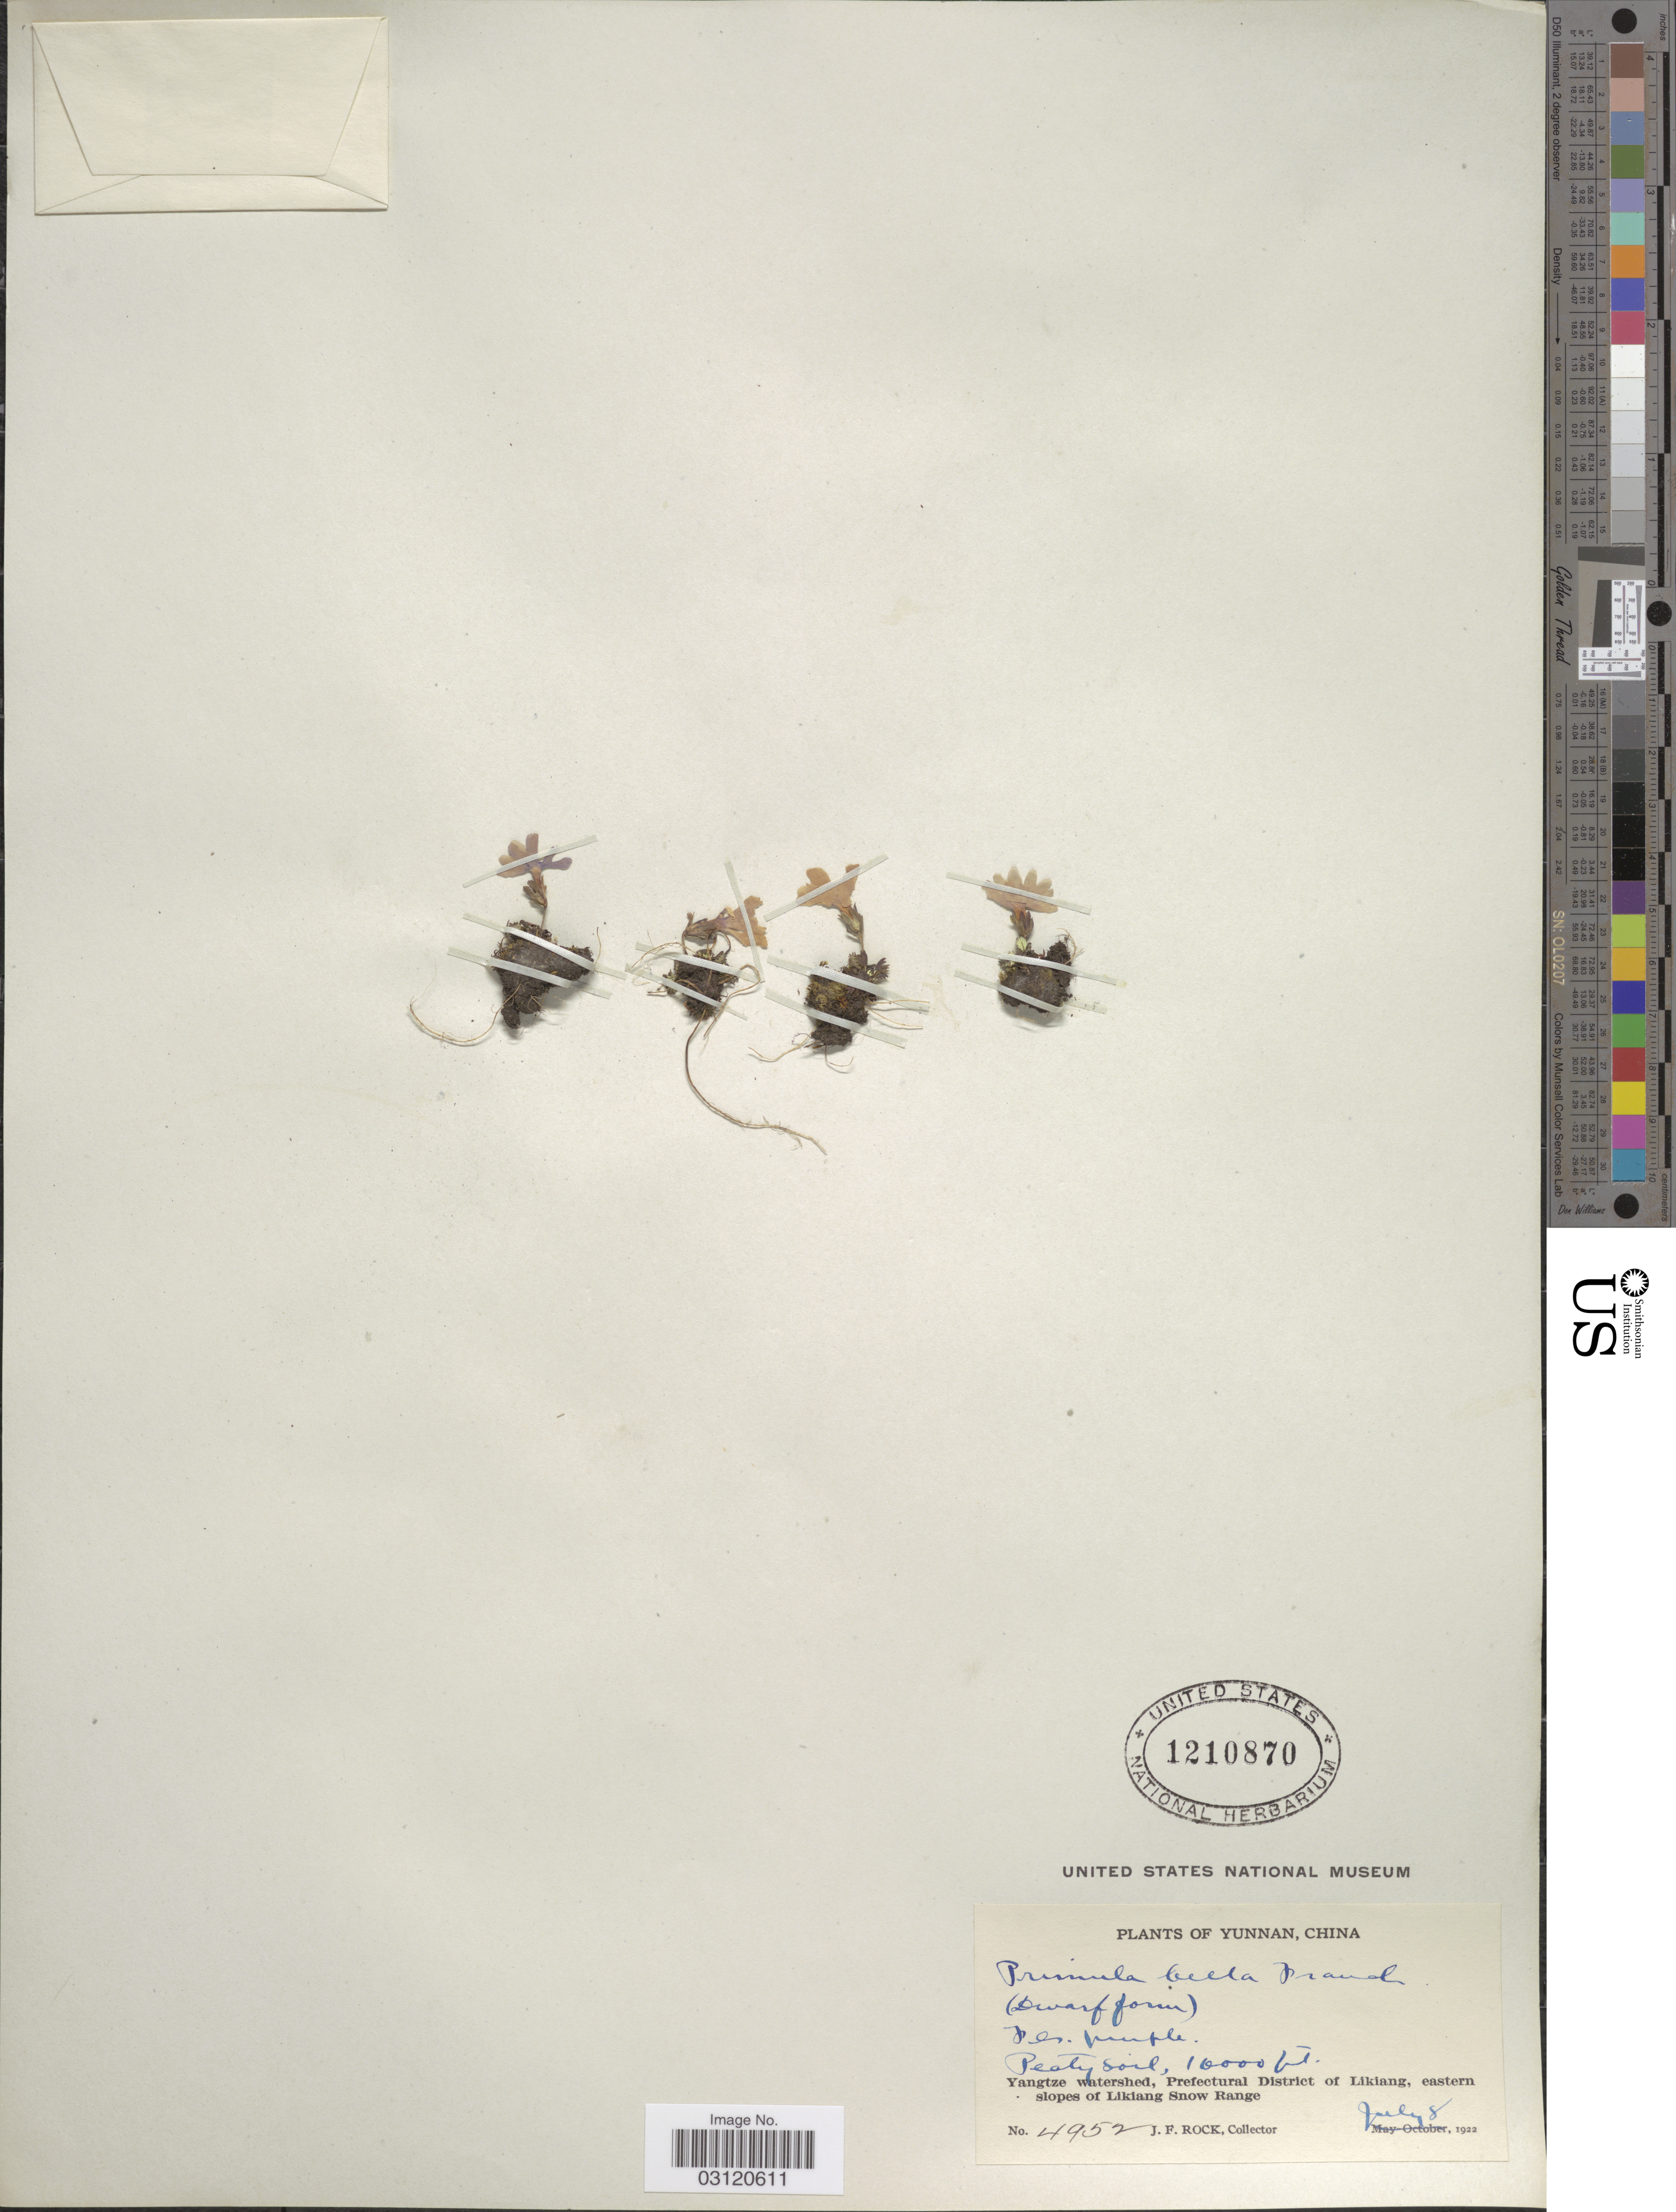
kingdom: Plantae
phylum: Tracheophyta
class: Magnoliopsida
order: Ericales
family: Primulaceae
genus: Primula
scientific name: Primula bella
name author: Franch.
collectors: J. Rock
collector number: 4952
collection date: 1922-07-08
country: China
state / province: Yunnan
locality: Yangtze watershed, Prefectural District of Likiang, eastern slopes of Likiang Snow Range.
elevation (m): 3048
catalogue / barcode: US 1210870